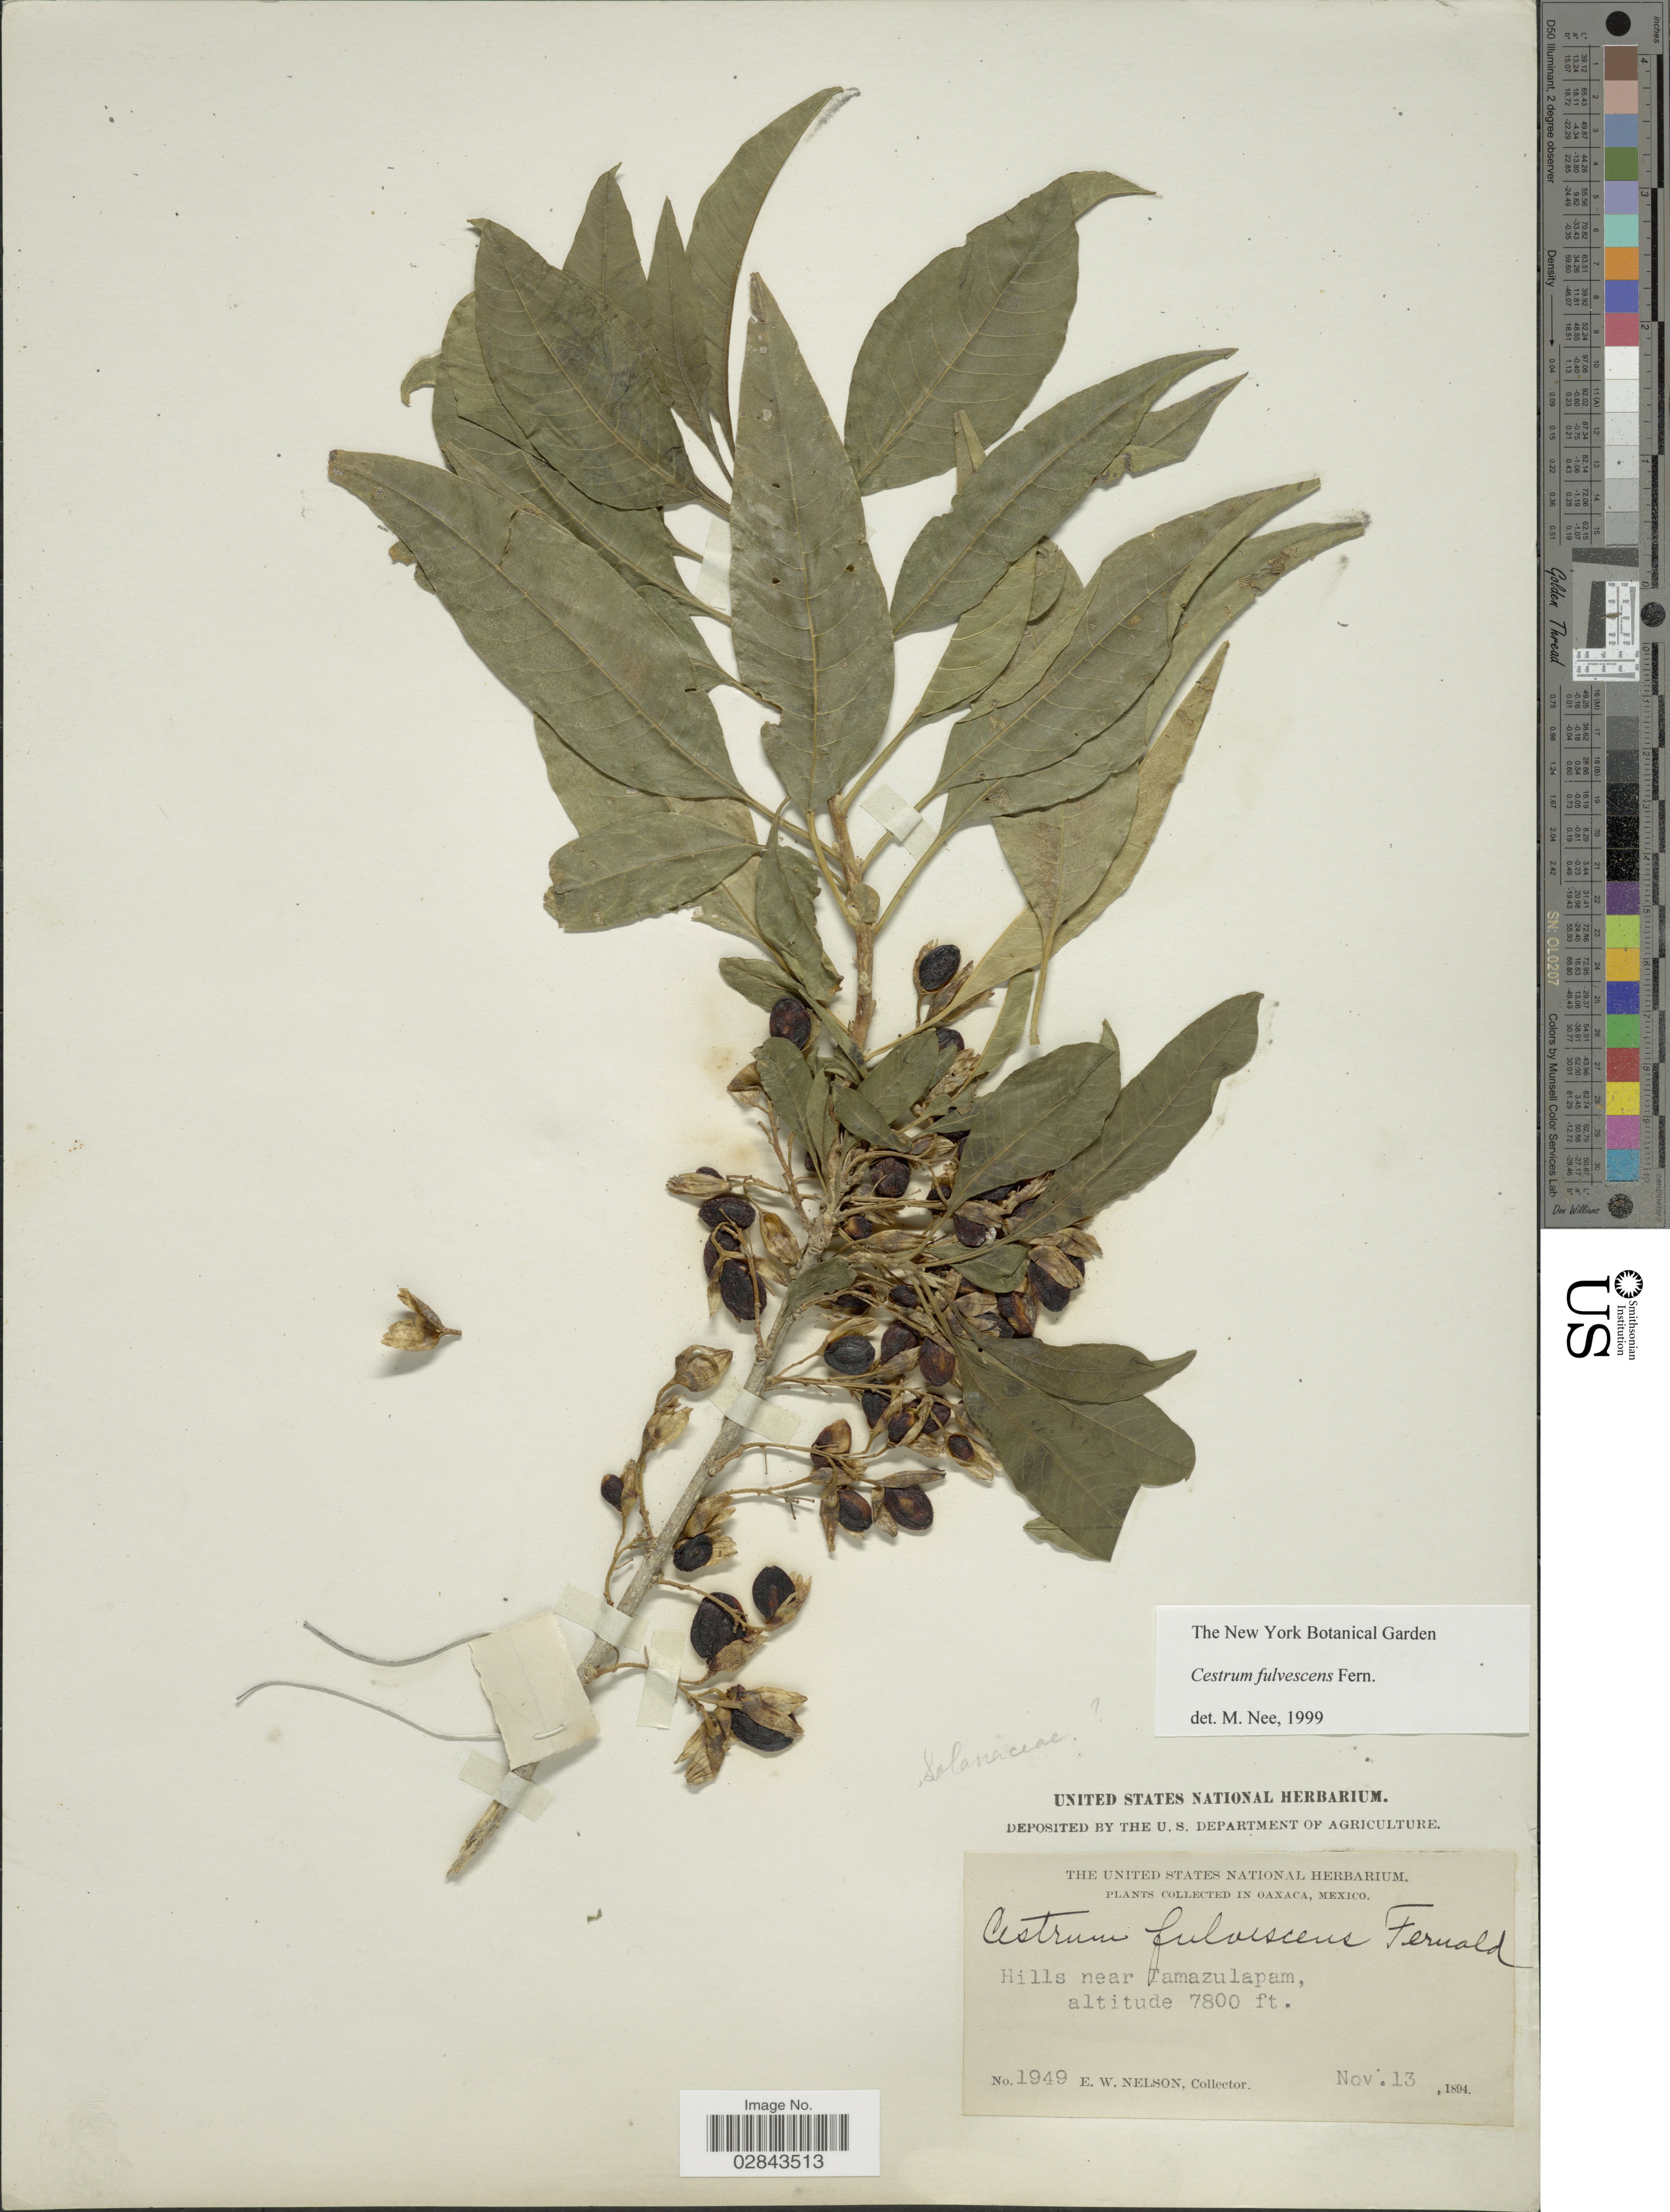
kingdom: Plantae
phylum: Tracheophyta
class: Magnoliopsida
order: Solanales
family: Solanaceae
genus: Cestrum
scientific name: Cestrum fulvescens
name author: Fernald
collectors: E. W. Nelson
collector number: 1949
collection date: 1894-11-13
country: Mexico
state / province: Oaxaca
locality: Hills near Tamazulapam.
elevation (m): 2377